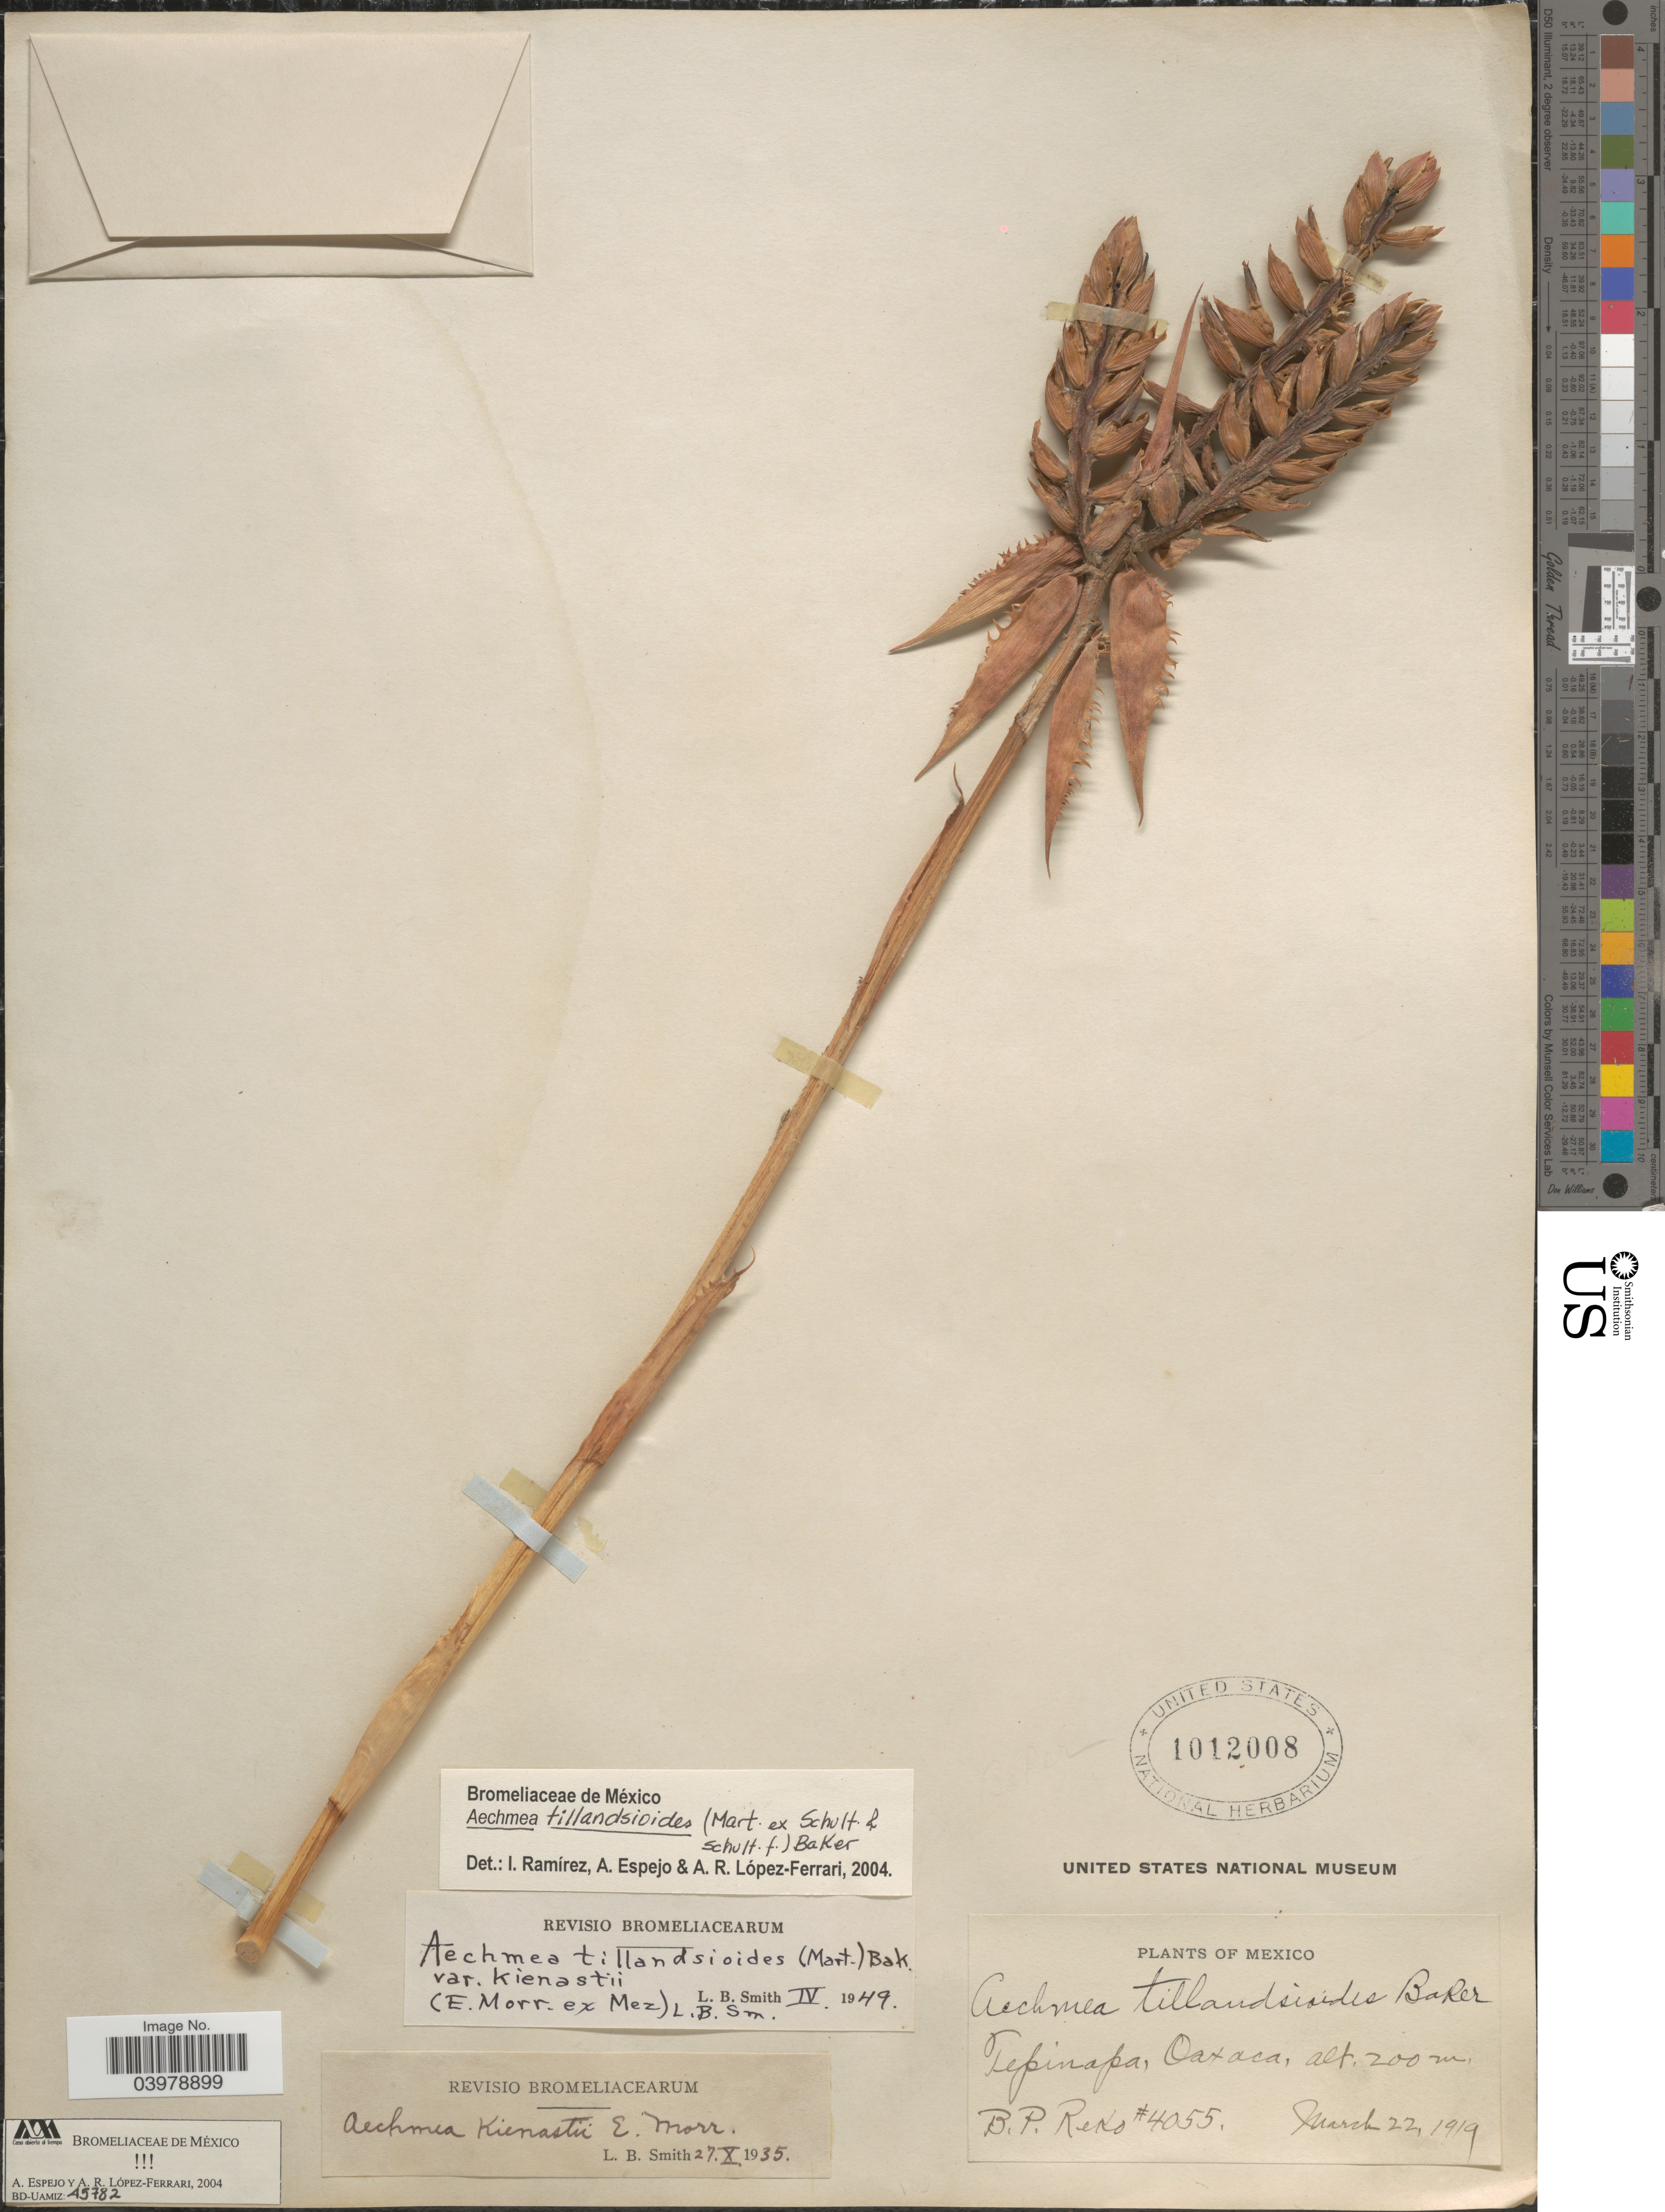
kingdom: Plantae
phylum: Tracheophyta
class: Liliopsida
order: Poales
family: Bromeliaceae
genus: Aechmea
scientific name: Aechmea tillandsioides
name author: (Mart. ex Schult. & Schult. f.) Baker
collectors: B. P. Reko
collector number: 4055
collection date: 1919-03-22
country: Mexico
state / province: Oaxaca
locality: Tepinapa.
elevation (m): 200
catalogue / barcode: US 1012008